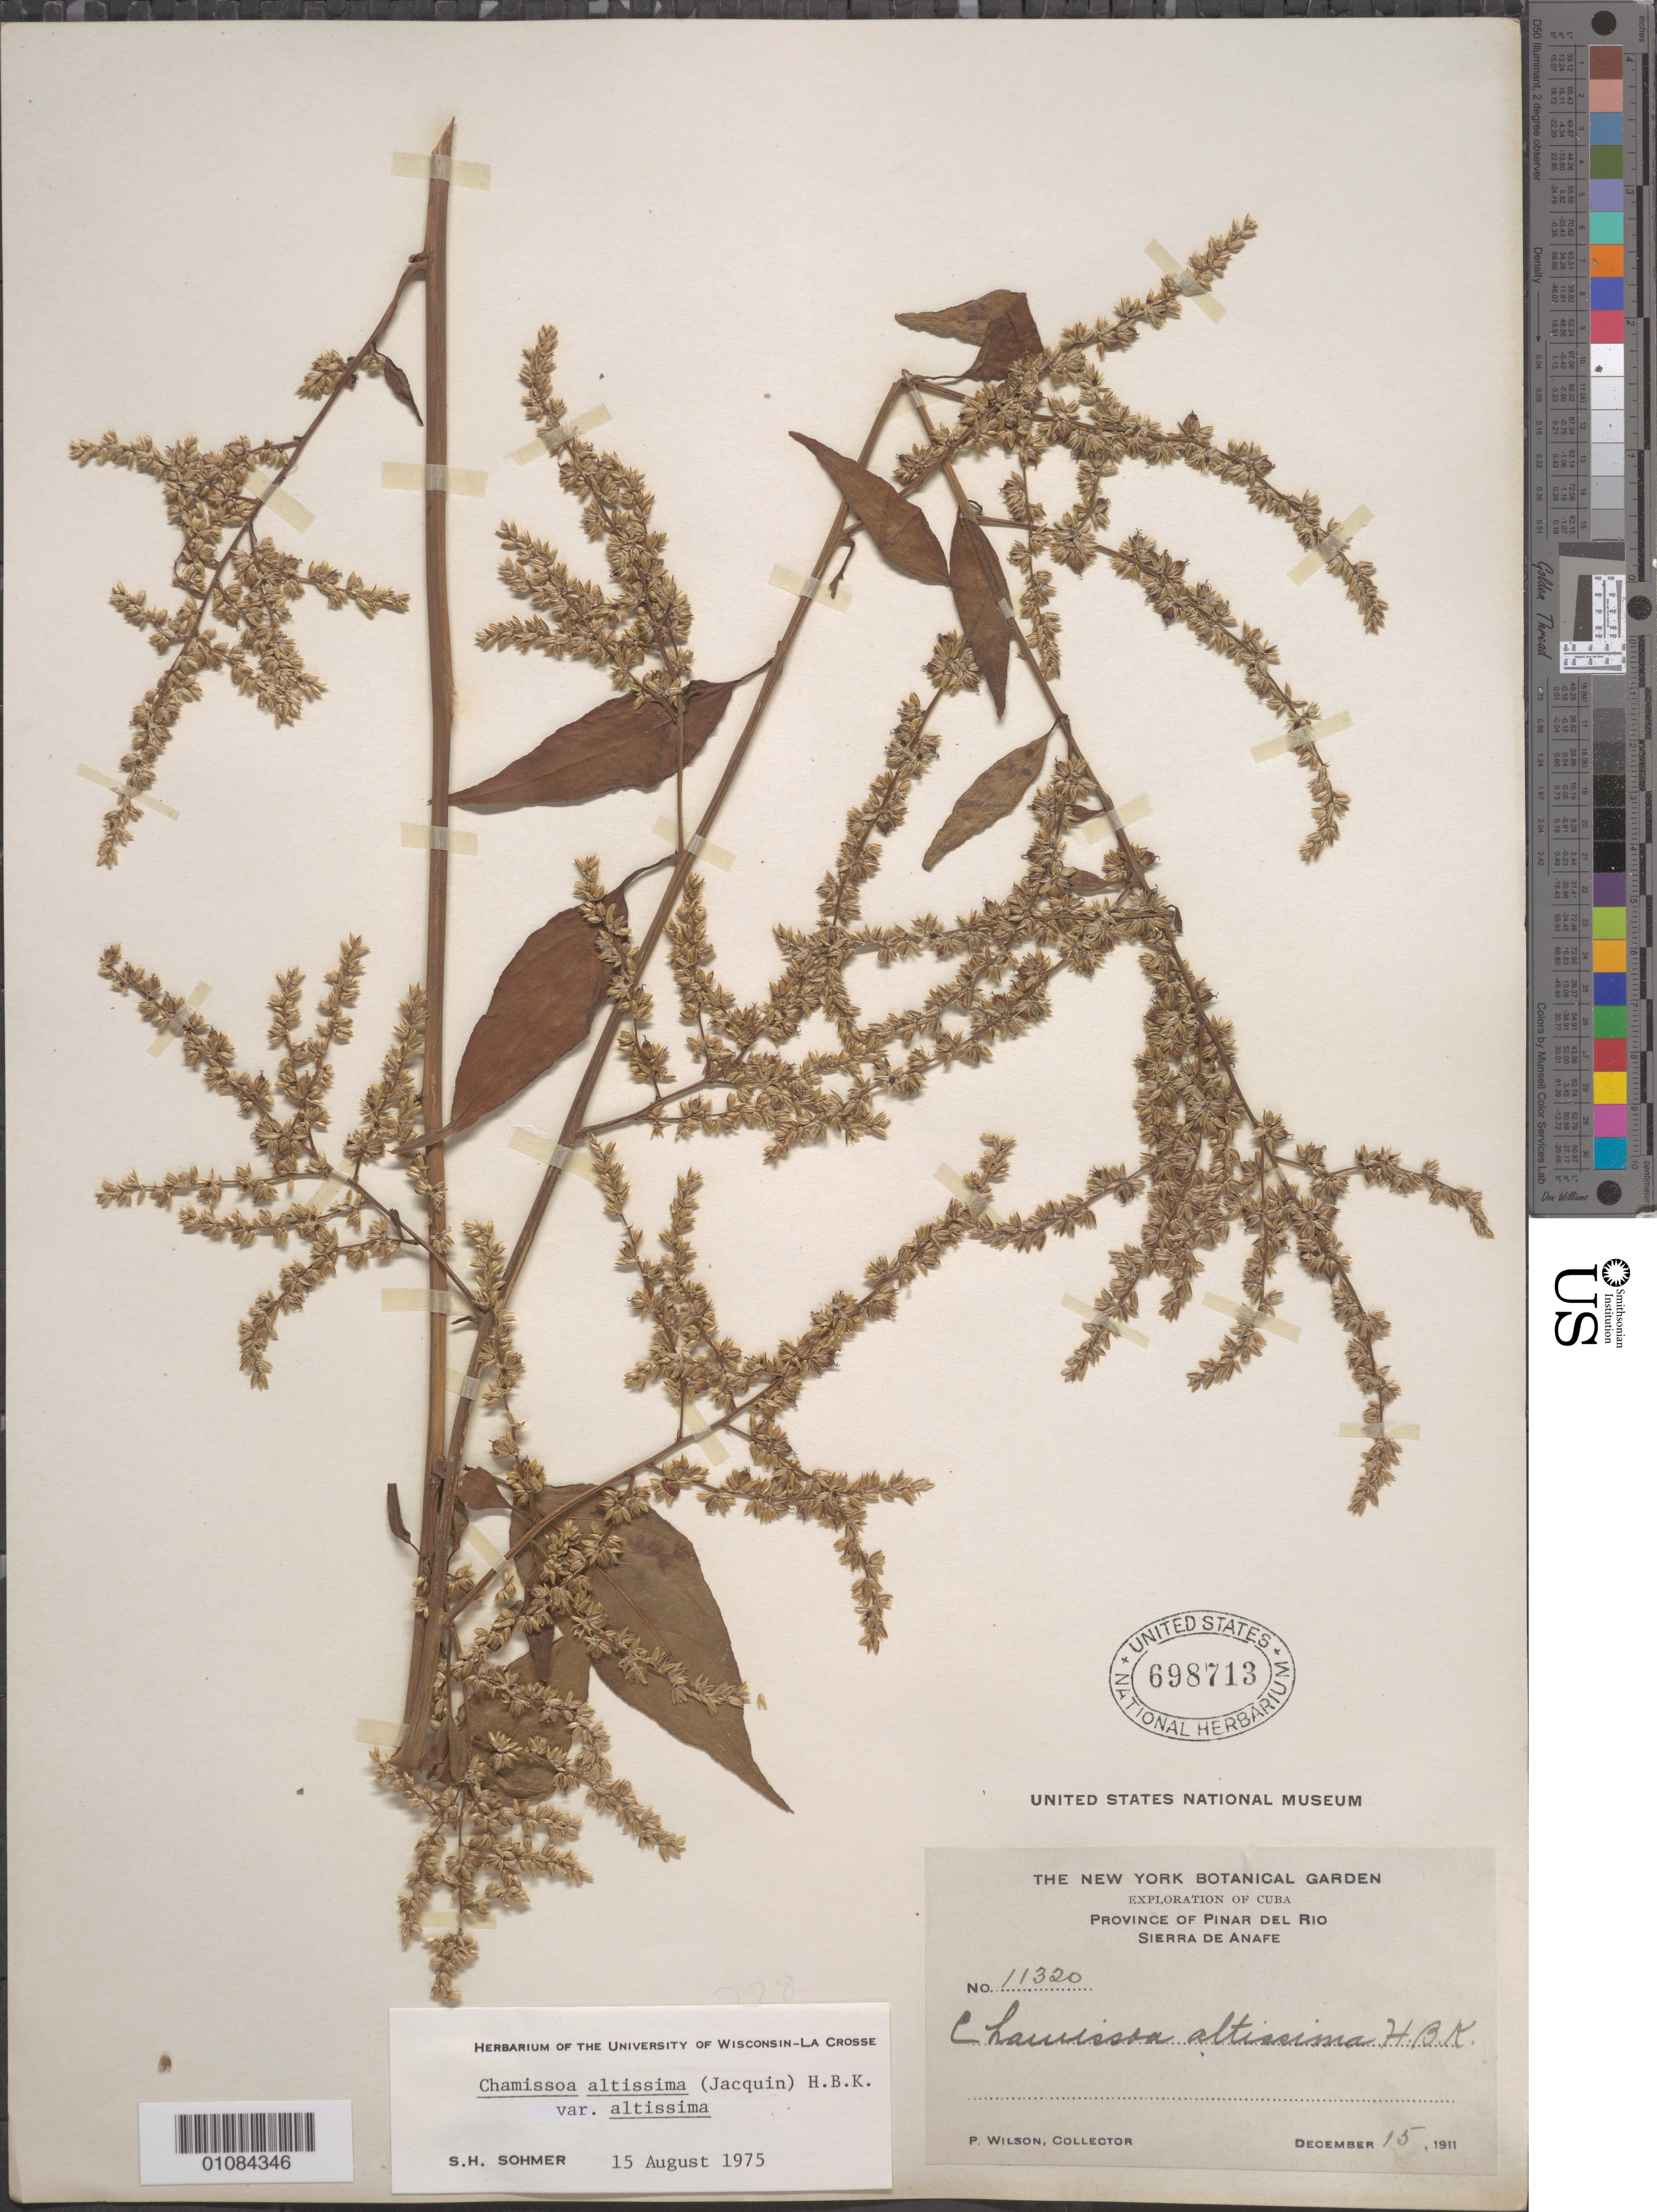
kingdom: Plantae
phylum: Tracheophyta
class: Magnoliopsida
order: Caryophyllales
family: Amaranthaceae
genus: Chamissoa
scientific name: Chamissoa altissima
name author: (Jacq.) Kunth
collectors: P. Wilson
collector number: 11320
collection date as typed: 15 Dec 1911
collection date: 1911-12-15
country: Cuba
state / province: Pinar del Rio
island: Cuba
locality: Sierra de Anafe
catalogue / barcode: US 698713